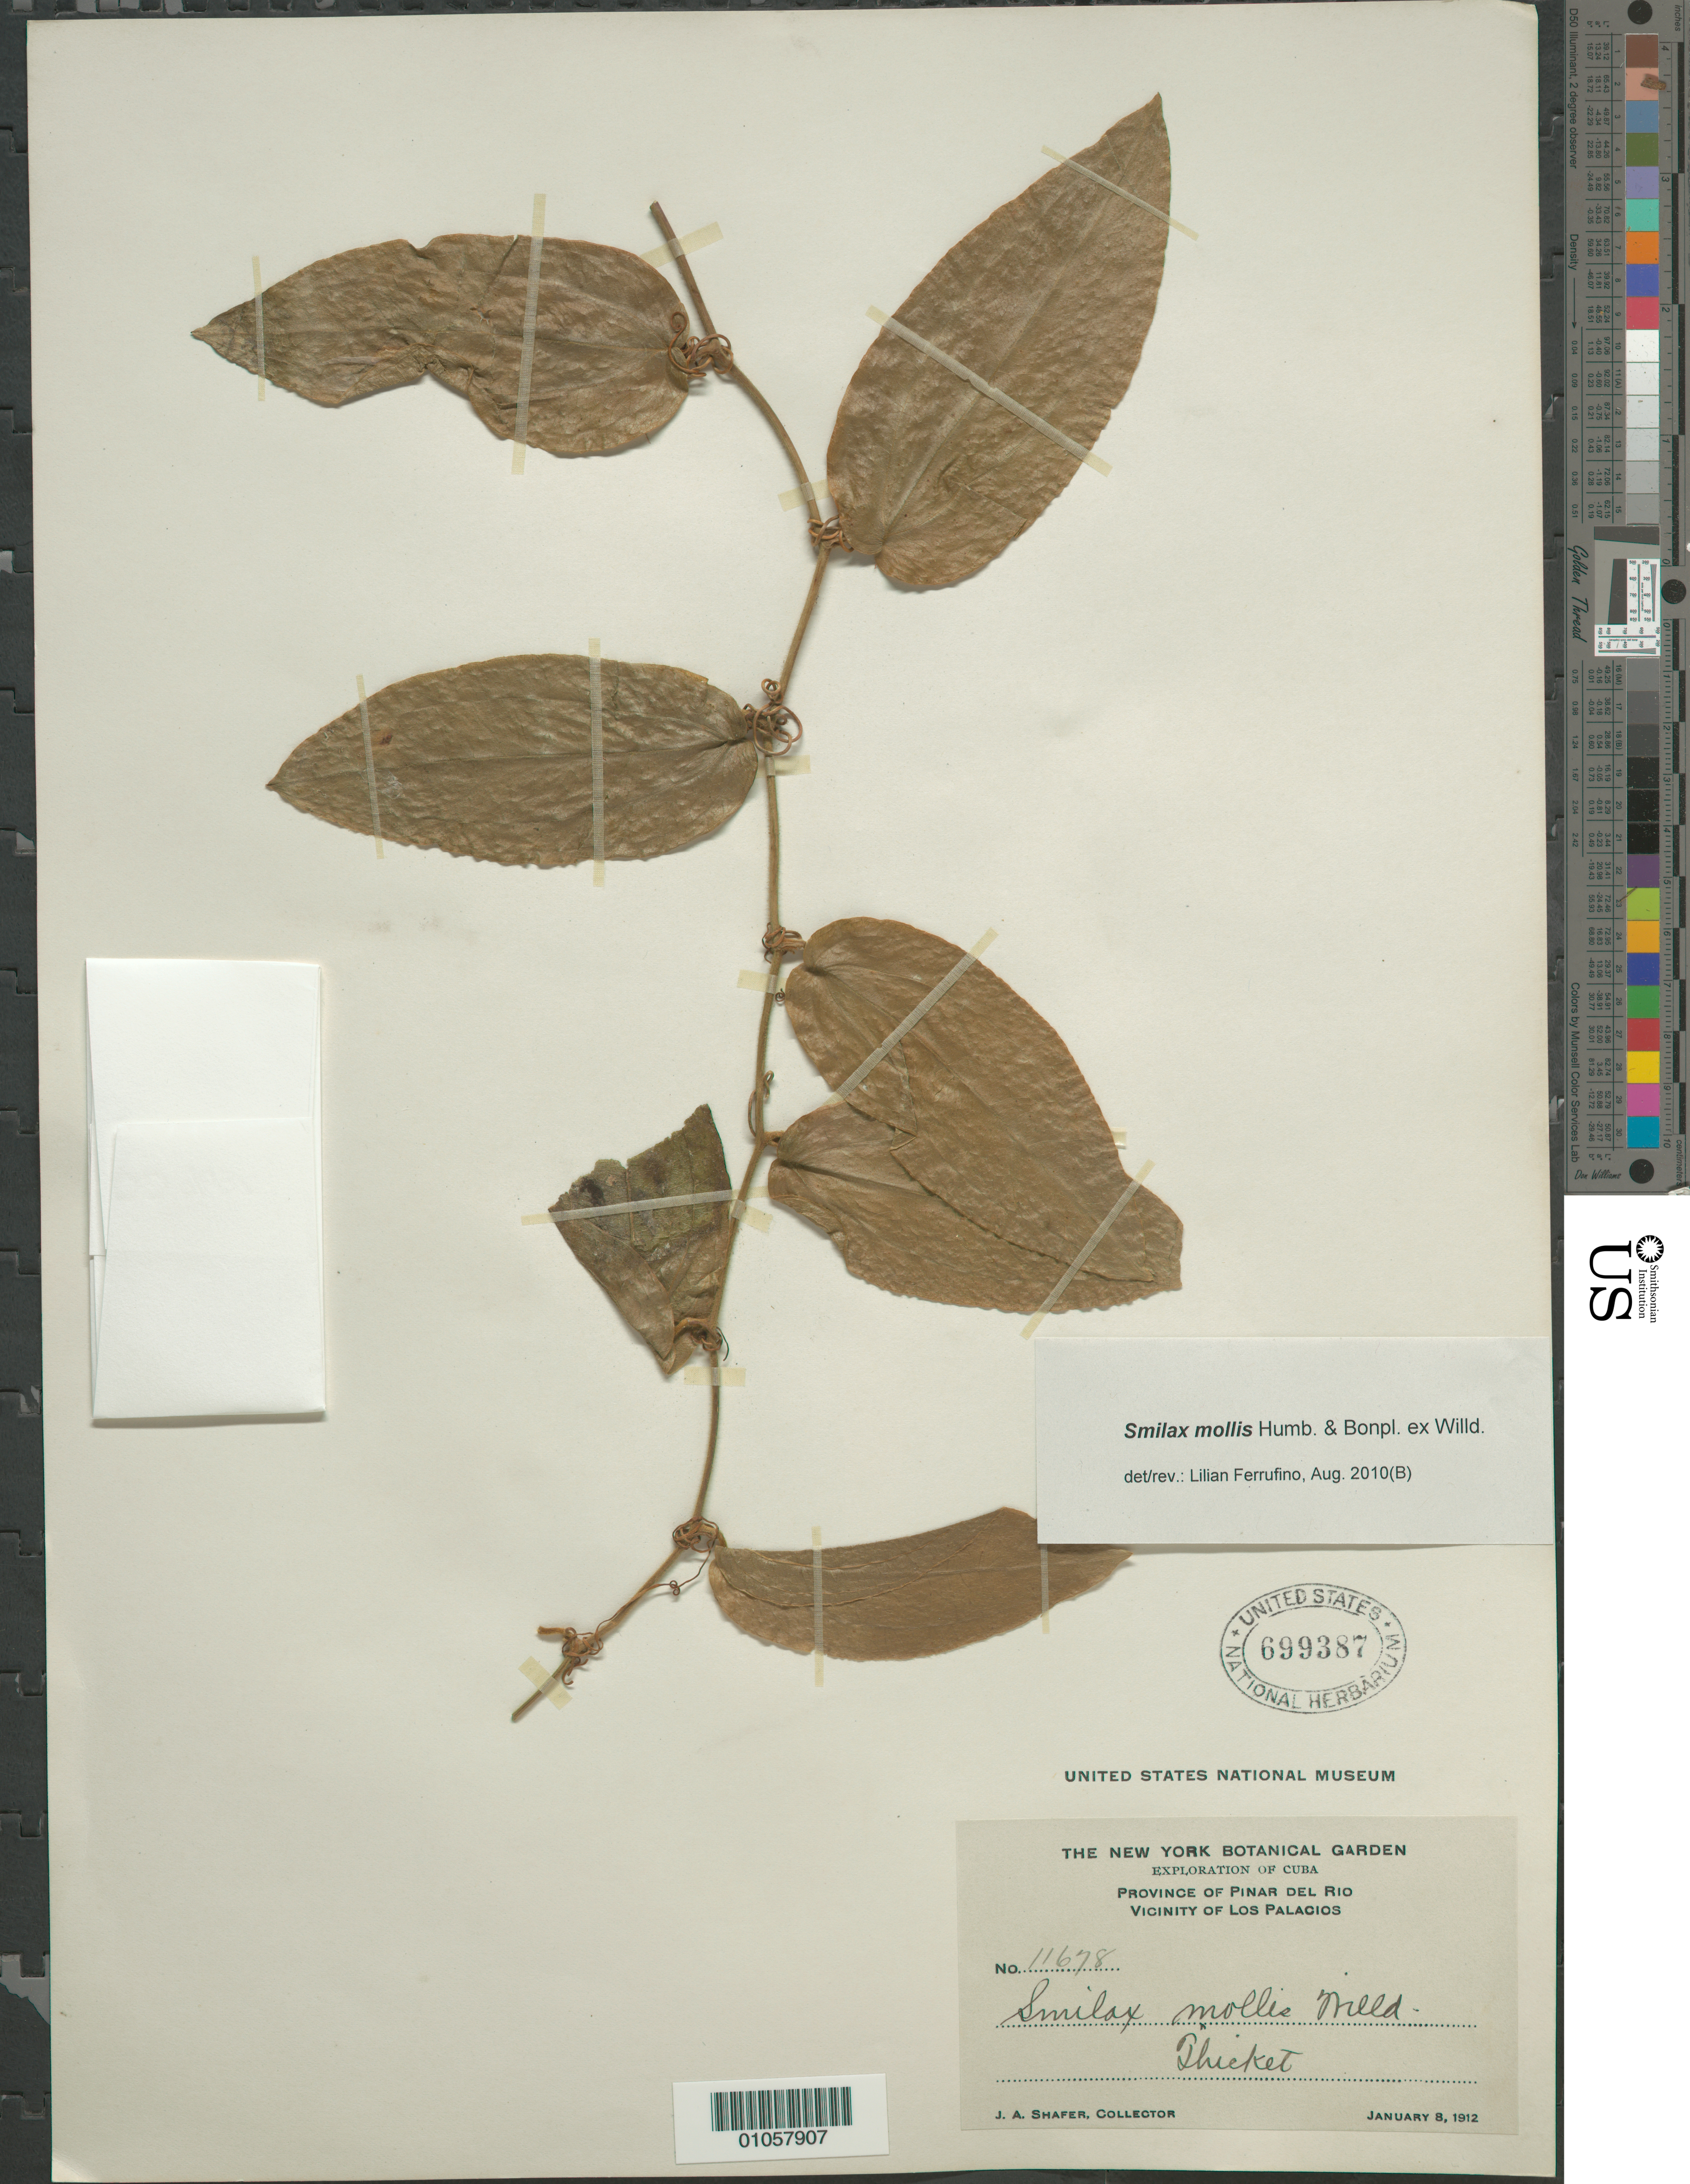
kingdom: Plantae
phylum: Tracheophyta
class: Liliopsida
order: Liliales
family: Smilacaceae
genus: Smilax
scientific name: Smilax mollis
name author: Humb. & Bonpl. ex Willd.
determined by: Ferrufino, L., (USJ), Herbario Universidad de Costa Rica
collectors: J. A. Shafer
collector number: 11678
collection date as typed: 08 Jan 1912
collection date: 1912-01-08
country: Cuba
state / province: Pinar del Rio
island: Cuba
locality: Los Palacios vicinity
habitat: Thicket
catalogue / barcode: US 699387